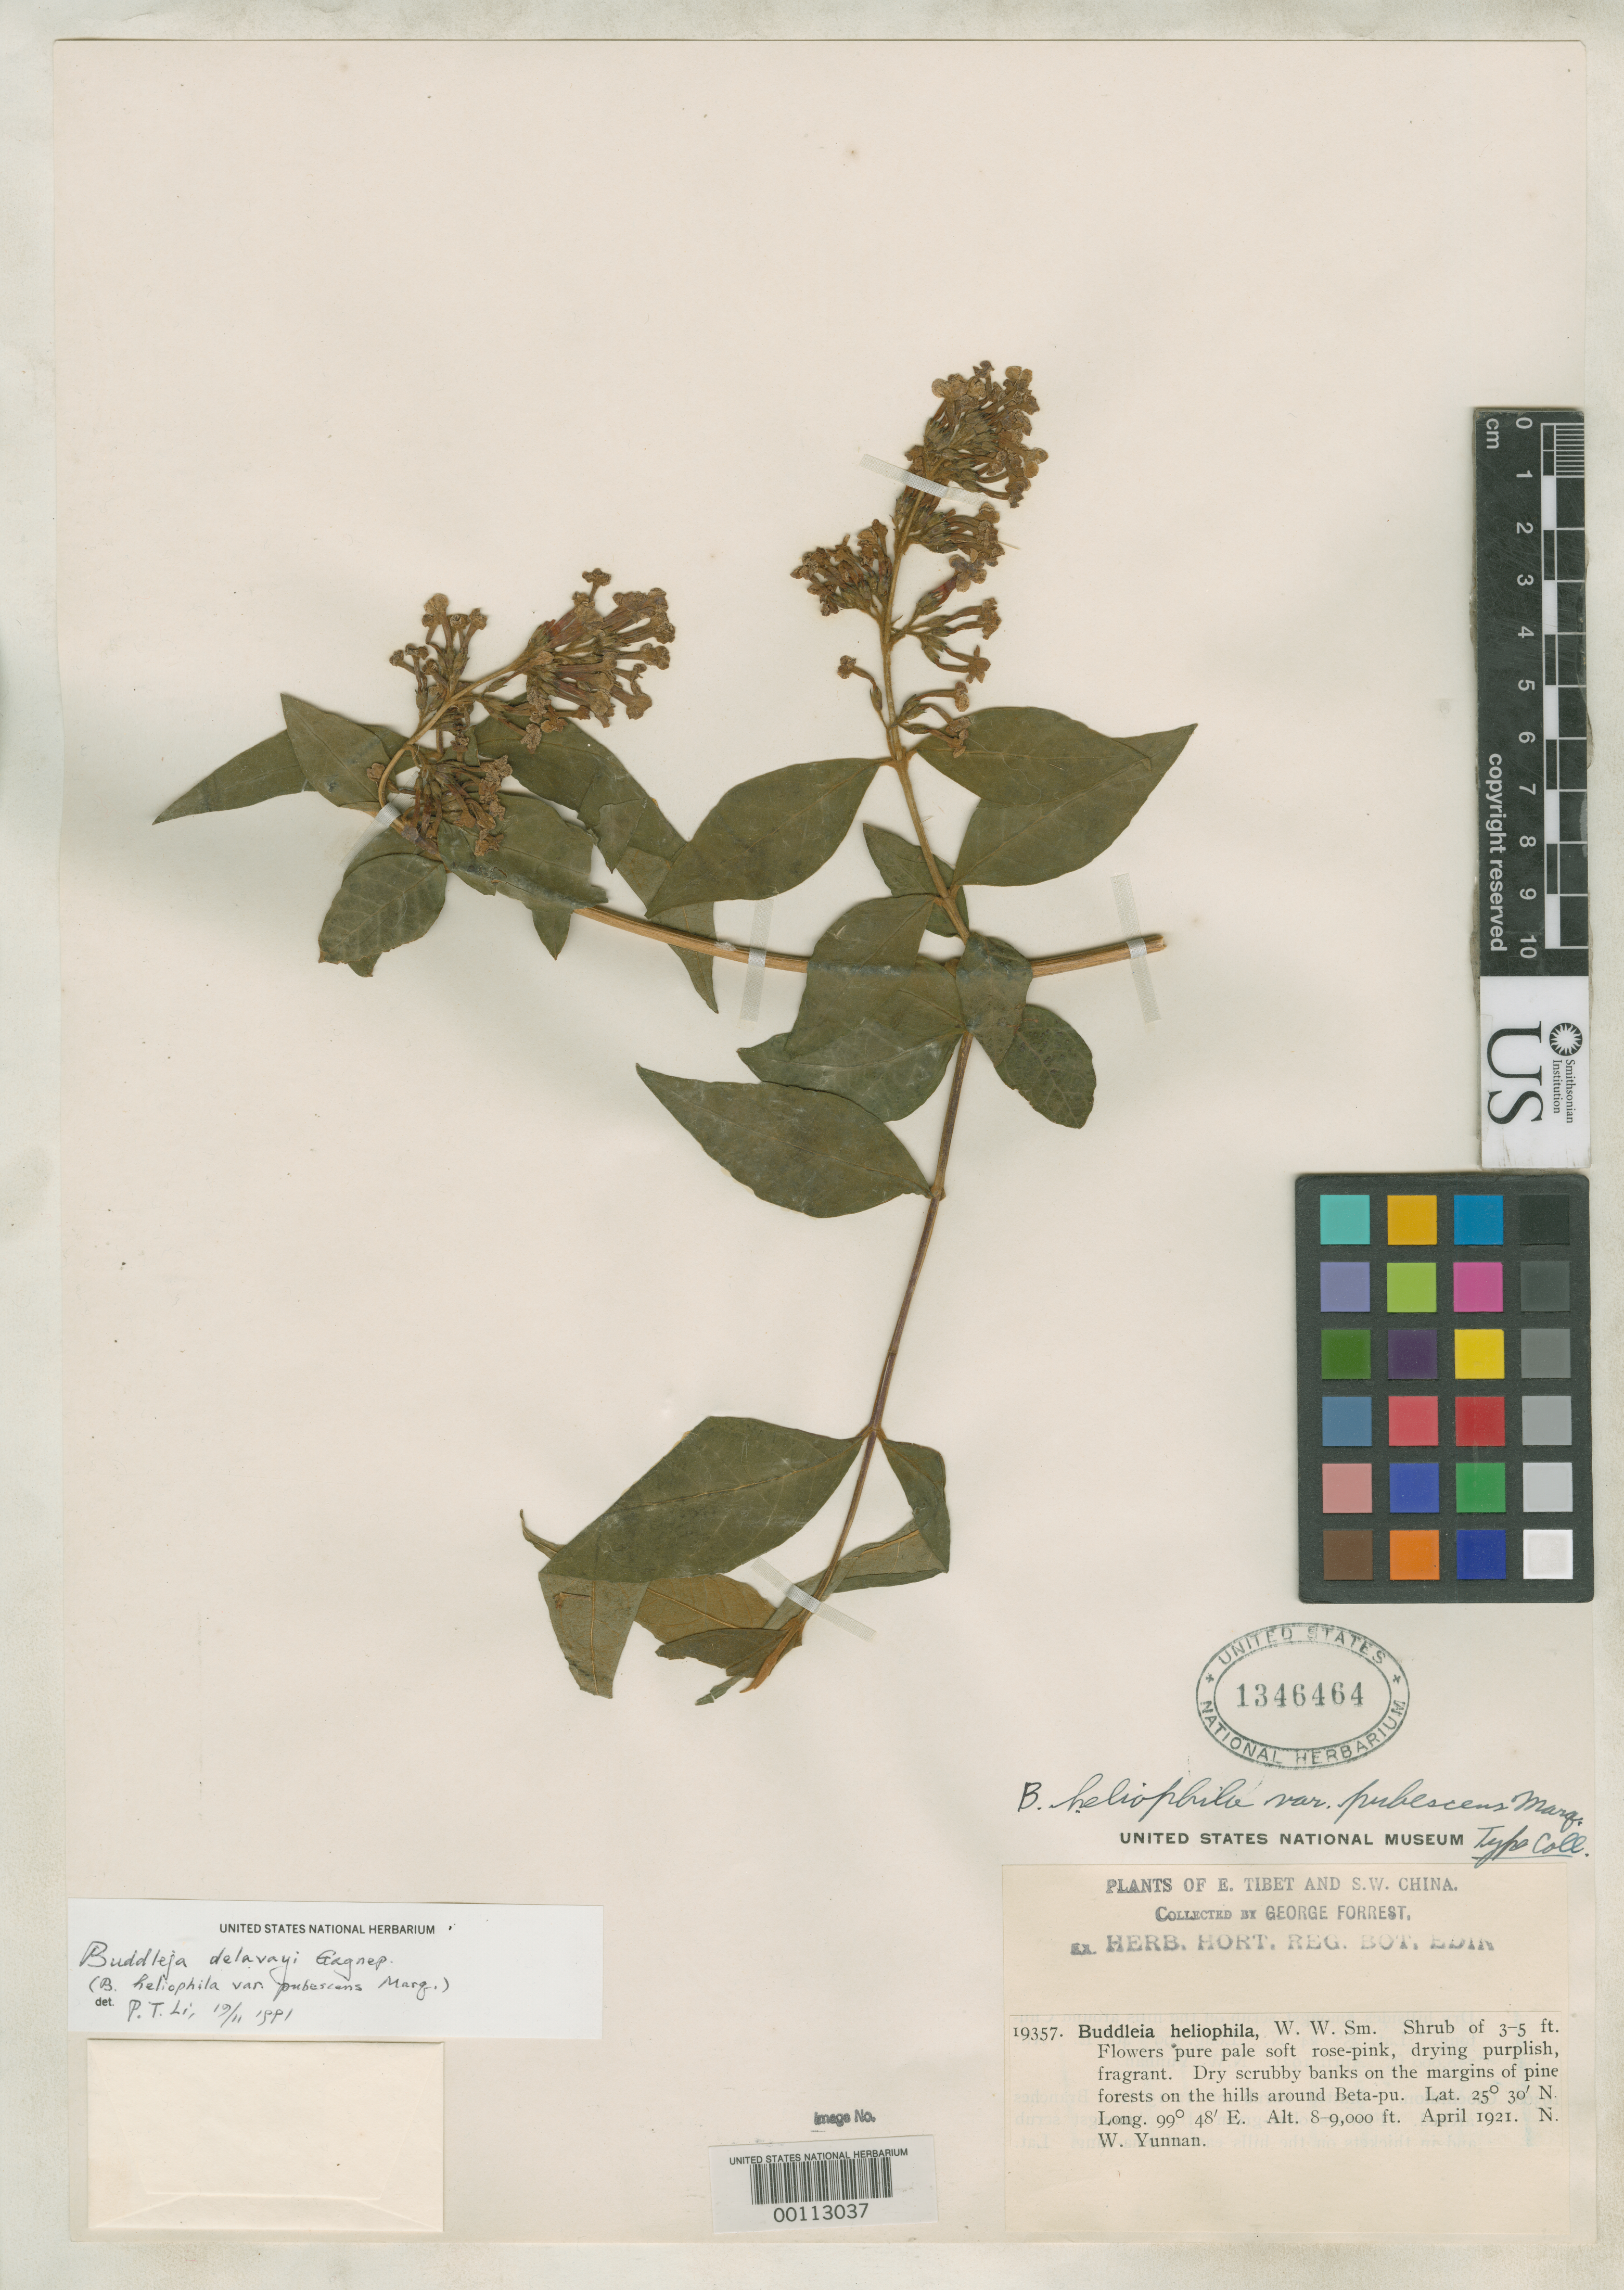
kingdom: Plantae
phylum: Tracheophyta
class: Magnoliopsida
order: Lamiales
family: Scrophulariaceae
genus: Buddleja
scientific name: Buddleja heliophila var. pubescens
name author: C. Marquand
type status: Isosyntype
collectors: G. Forrest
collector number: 19357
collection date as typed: Apr 1921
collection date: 1921-04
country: China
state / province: Yunnan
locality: Beta-pu.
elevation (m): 2400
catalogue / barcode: US 1346464